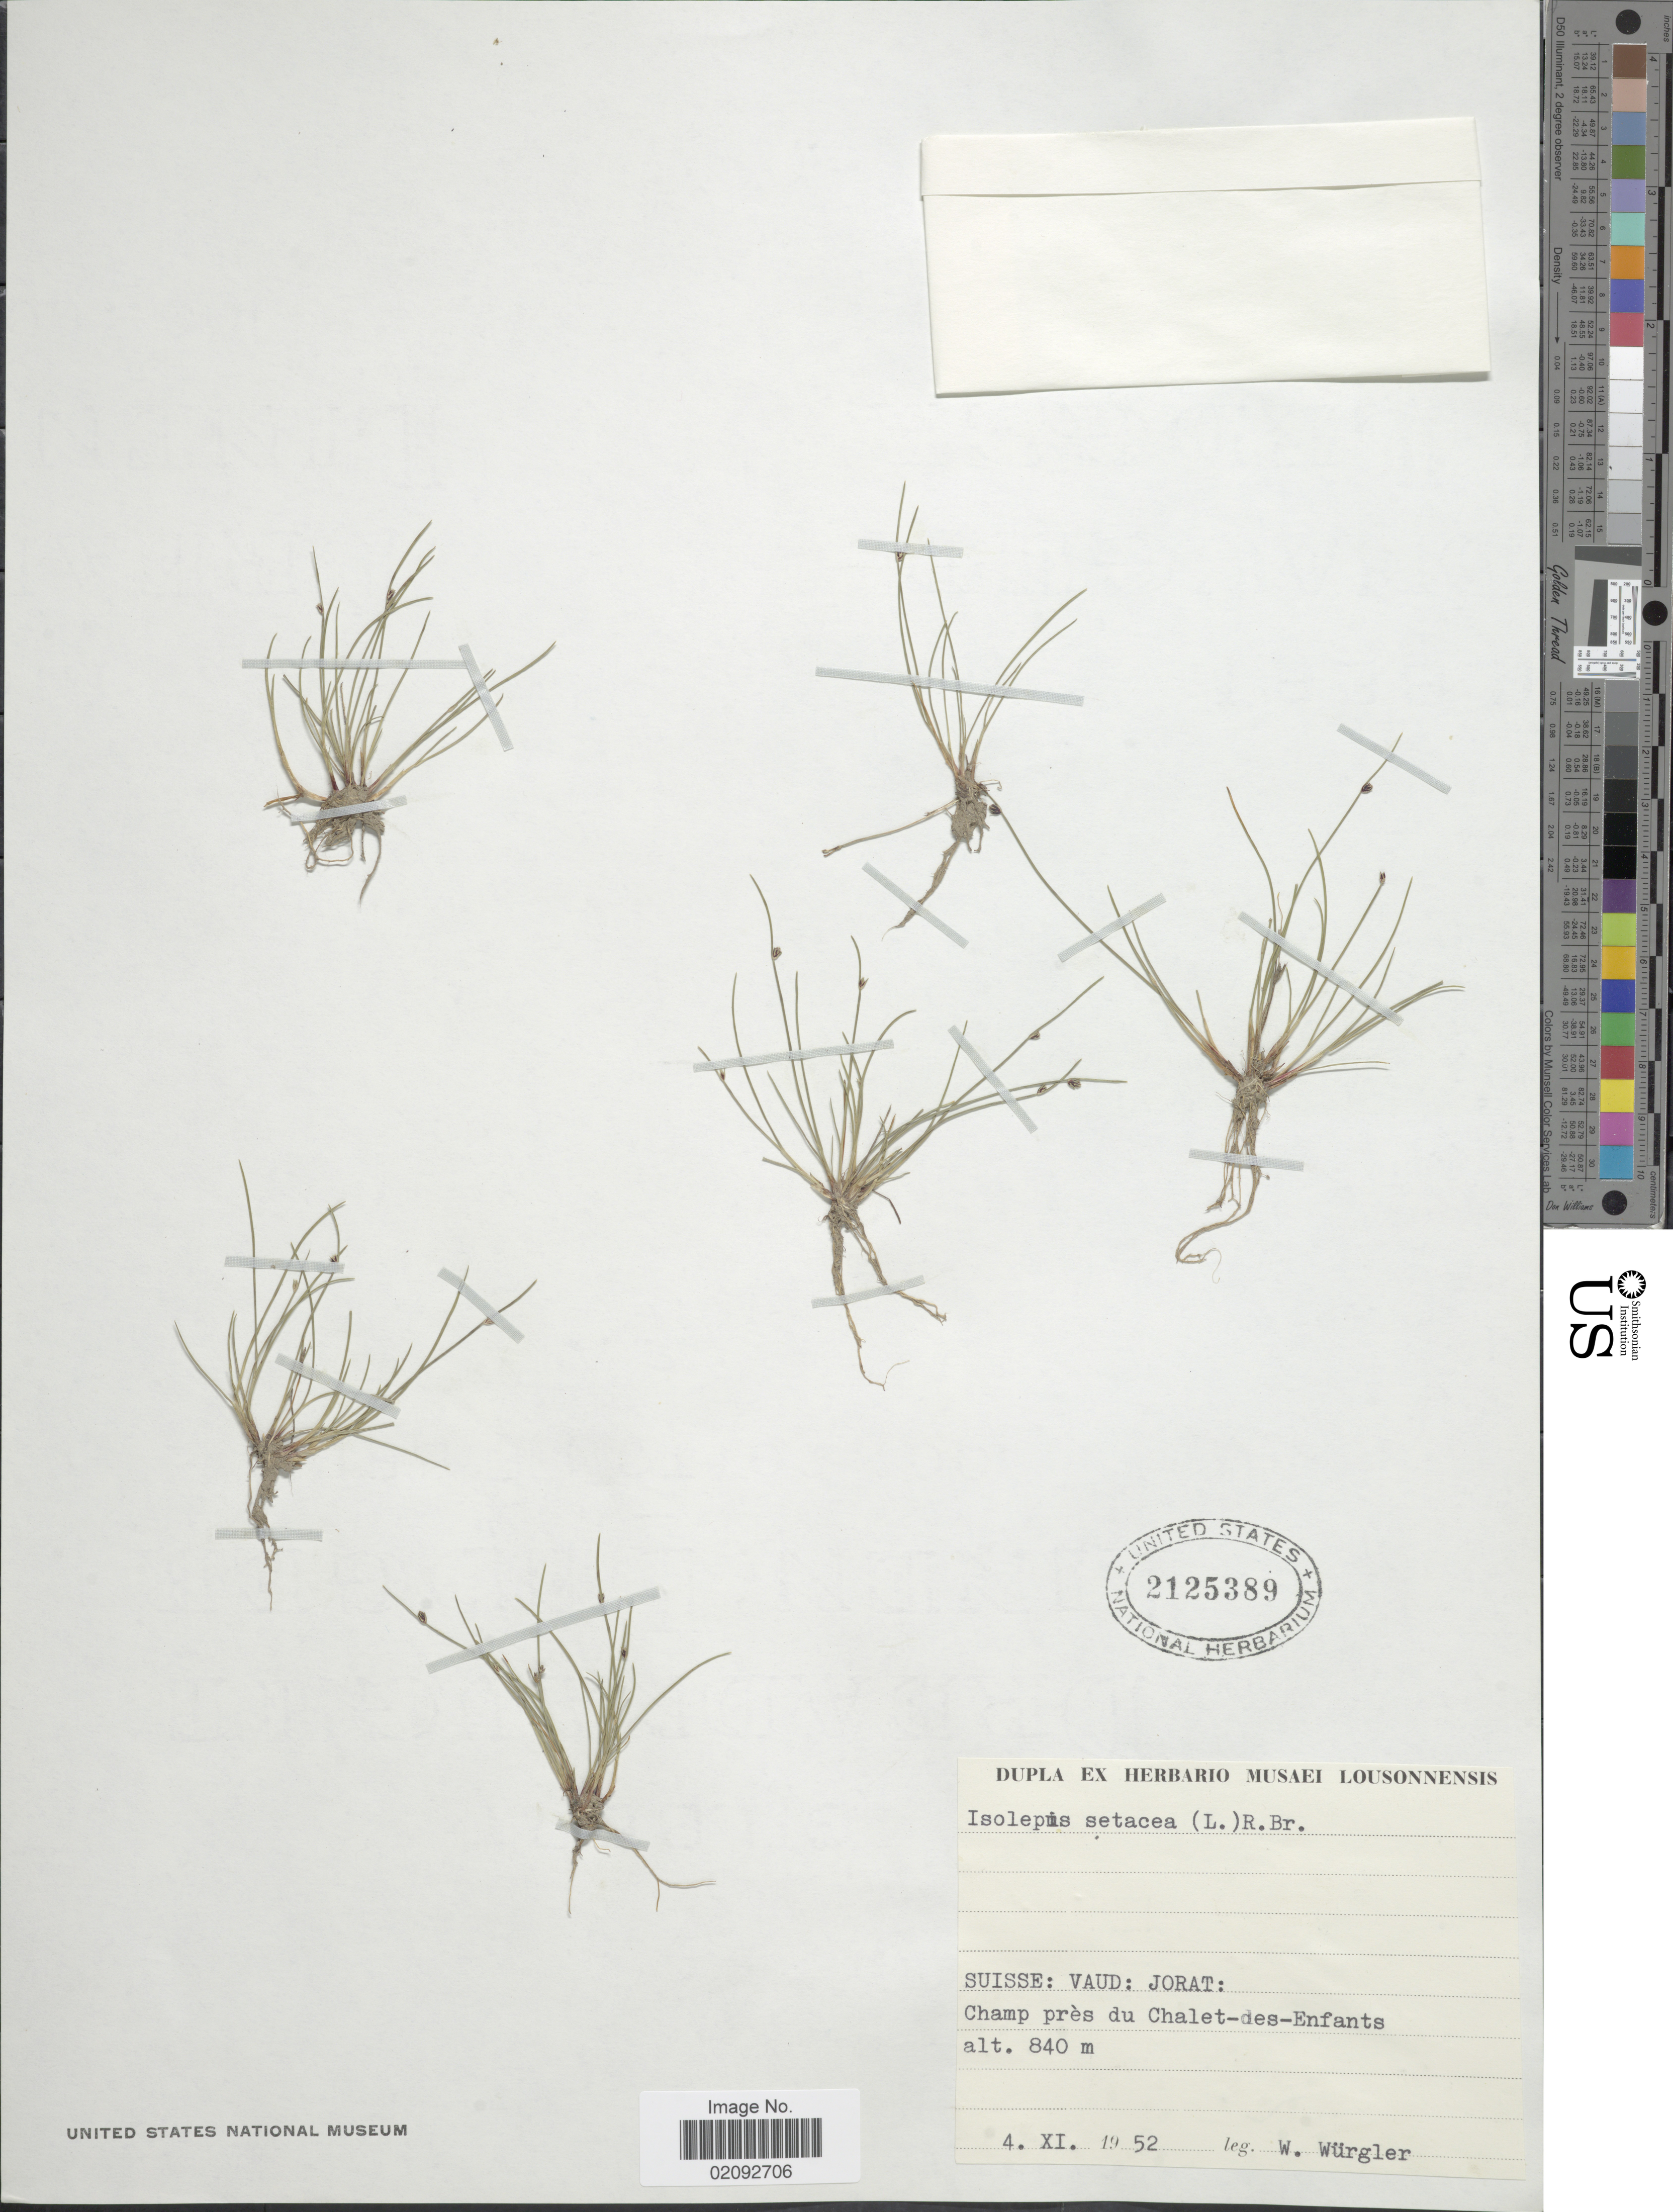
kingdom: Plantae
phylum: Tracheophyta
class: Liliopsida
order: Poales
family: Cyperaceae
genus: Isolepis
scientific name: Isolepis setacea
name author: (L.) R. Br.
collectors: W. Wurgler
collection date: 1952-11-04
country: Switzerland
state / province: Vaud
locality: Jorat, Champ pres du Chalet-des-Enfants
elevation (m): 840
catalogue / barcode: US 2125389